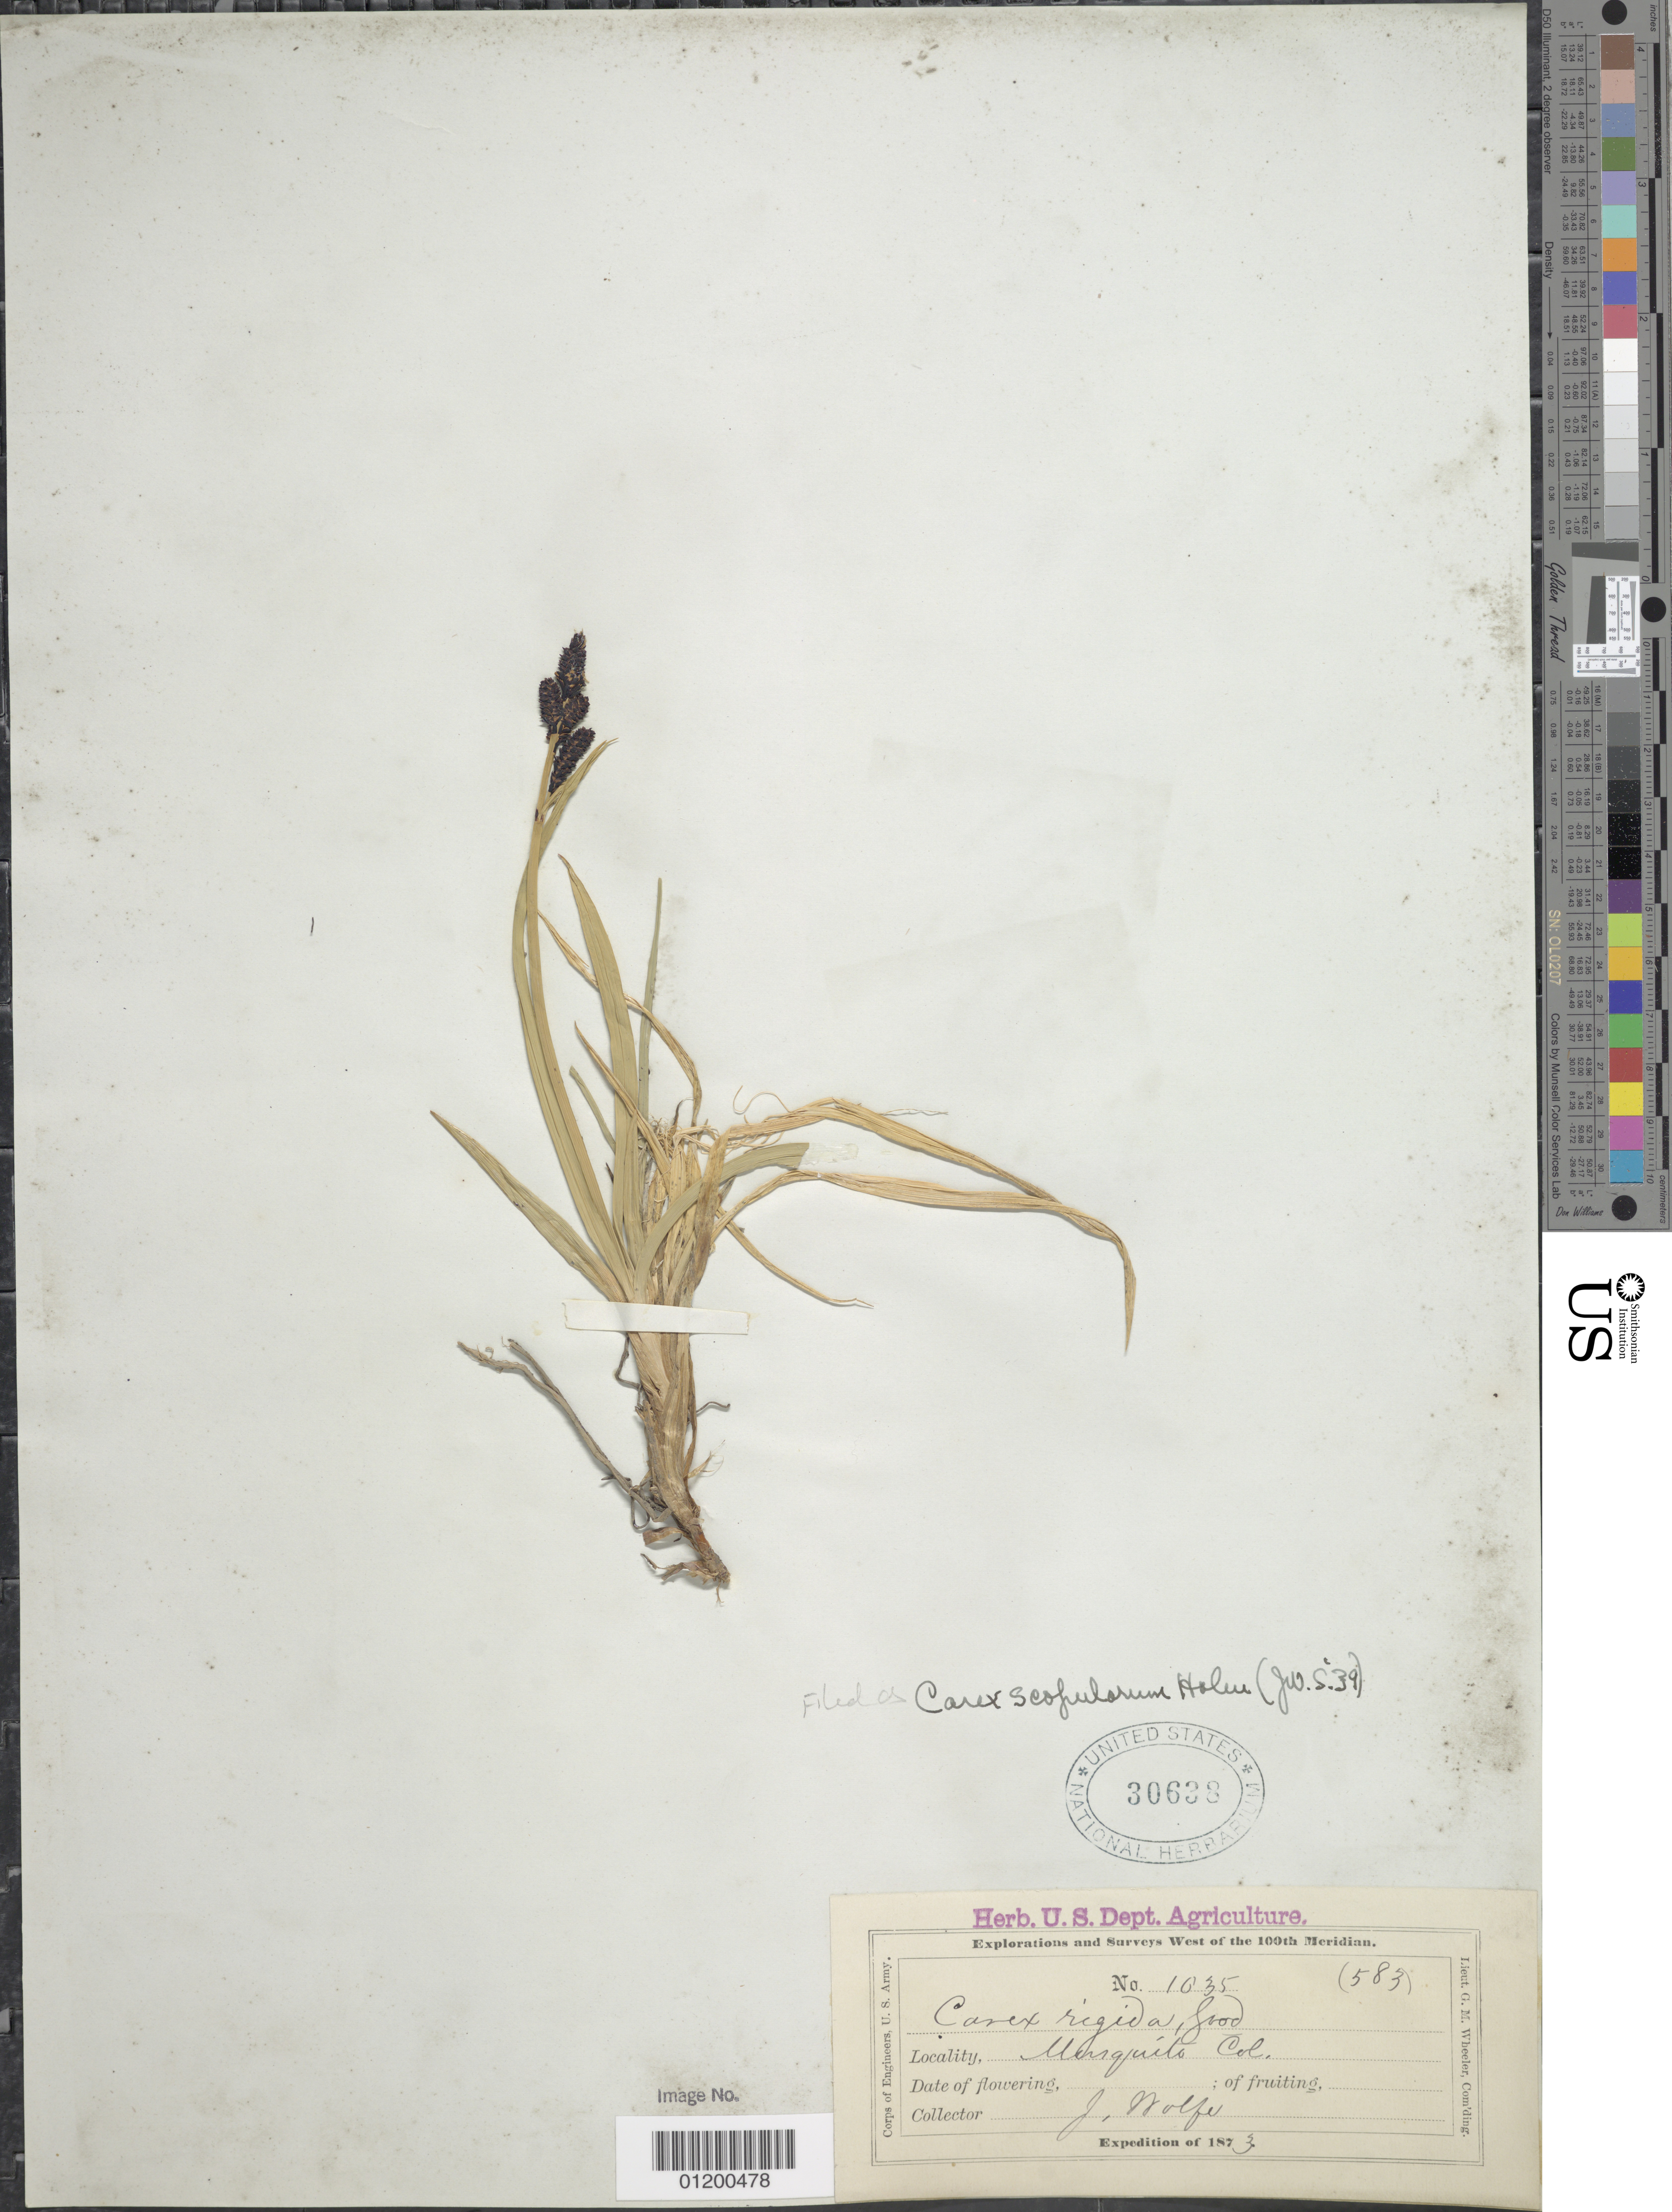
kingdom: Plantae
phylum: Tracheophyta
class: Liliopsida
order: Poales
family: Cyperaceae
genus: Carex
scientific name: Carex scopulorum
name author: Holm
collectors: J. Wolf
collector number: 1035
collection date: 1873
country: United States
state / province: Colorado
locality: Mosquito.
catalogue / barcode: US 30638